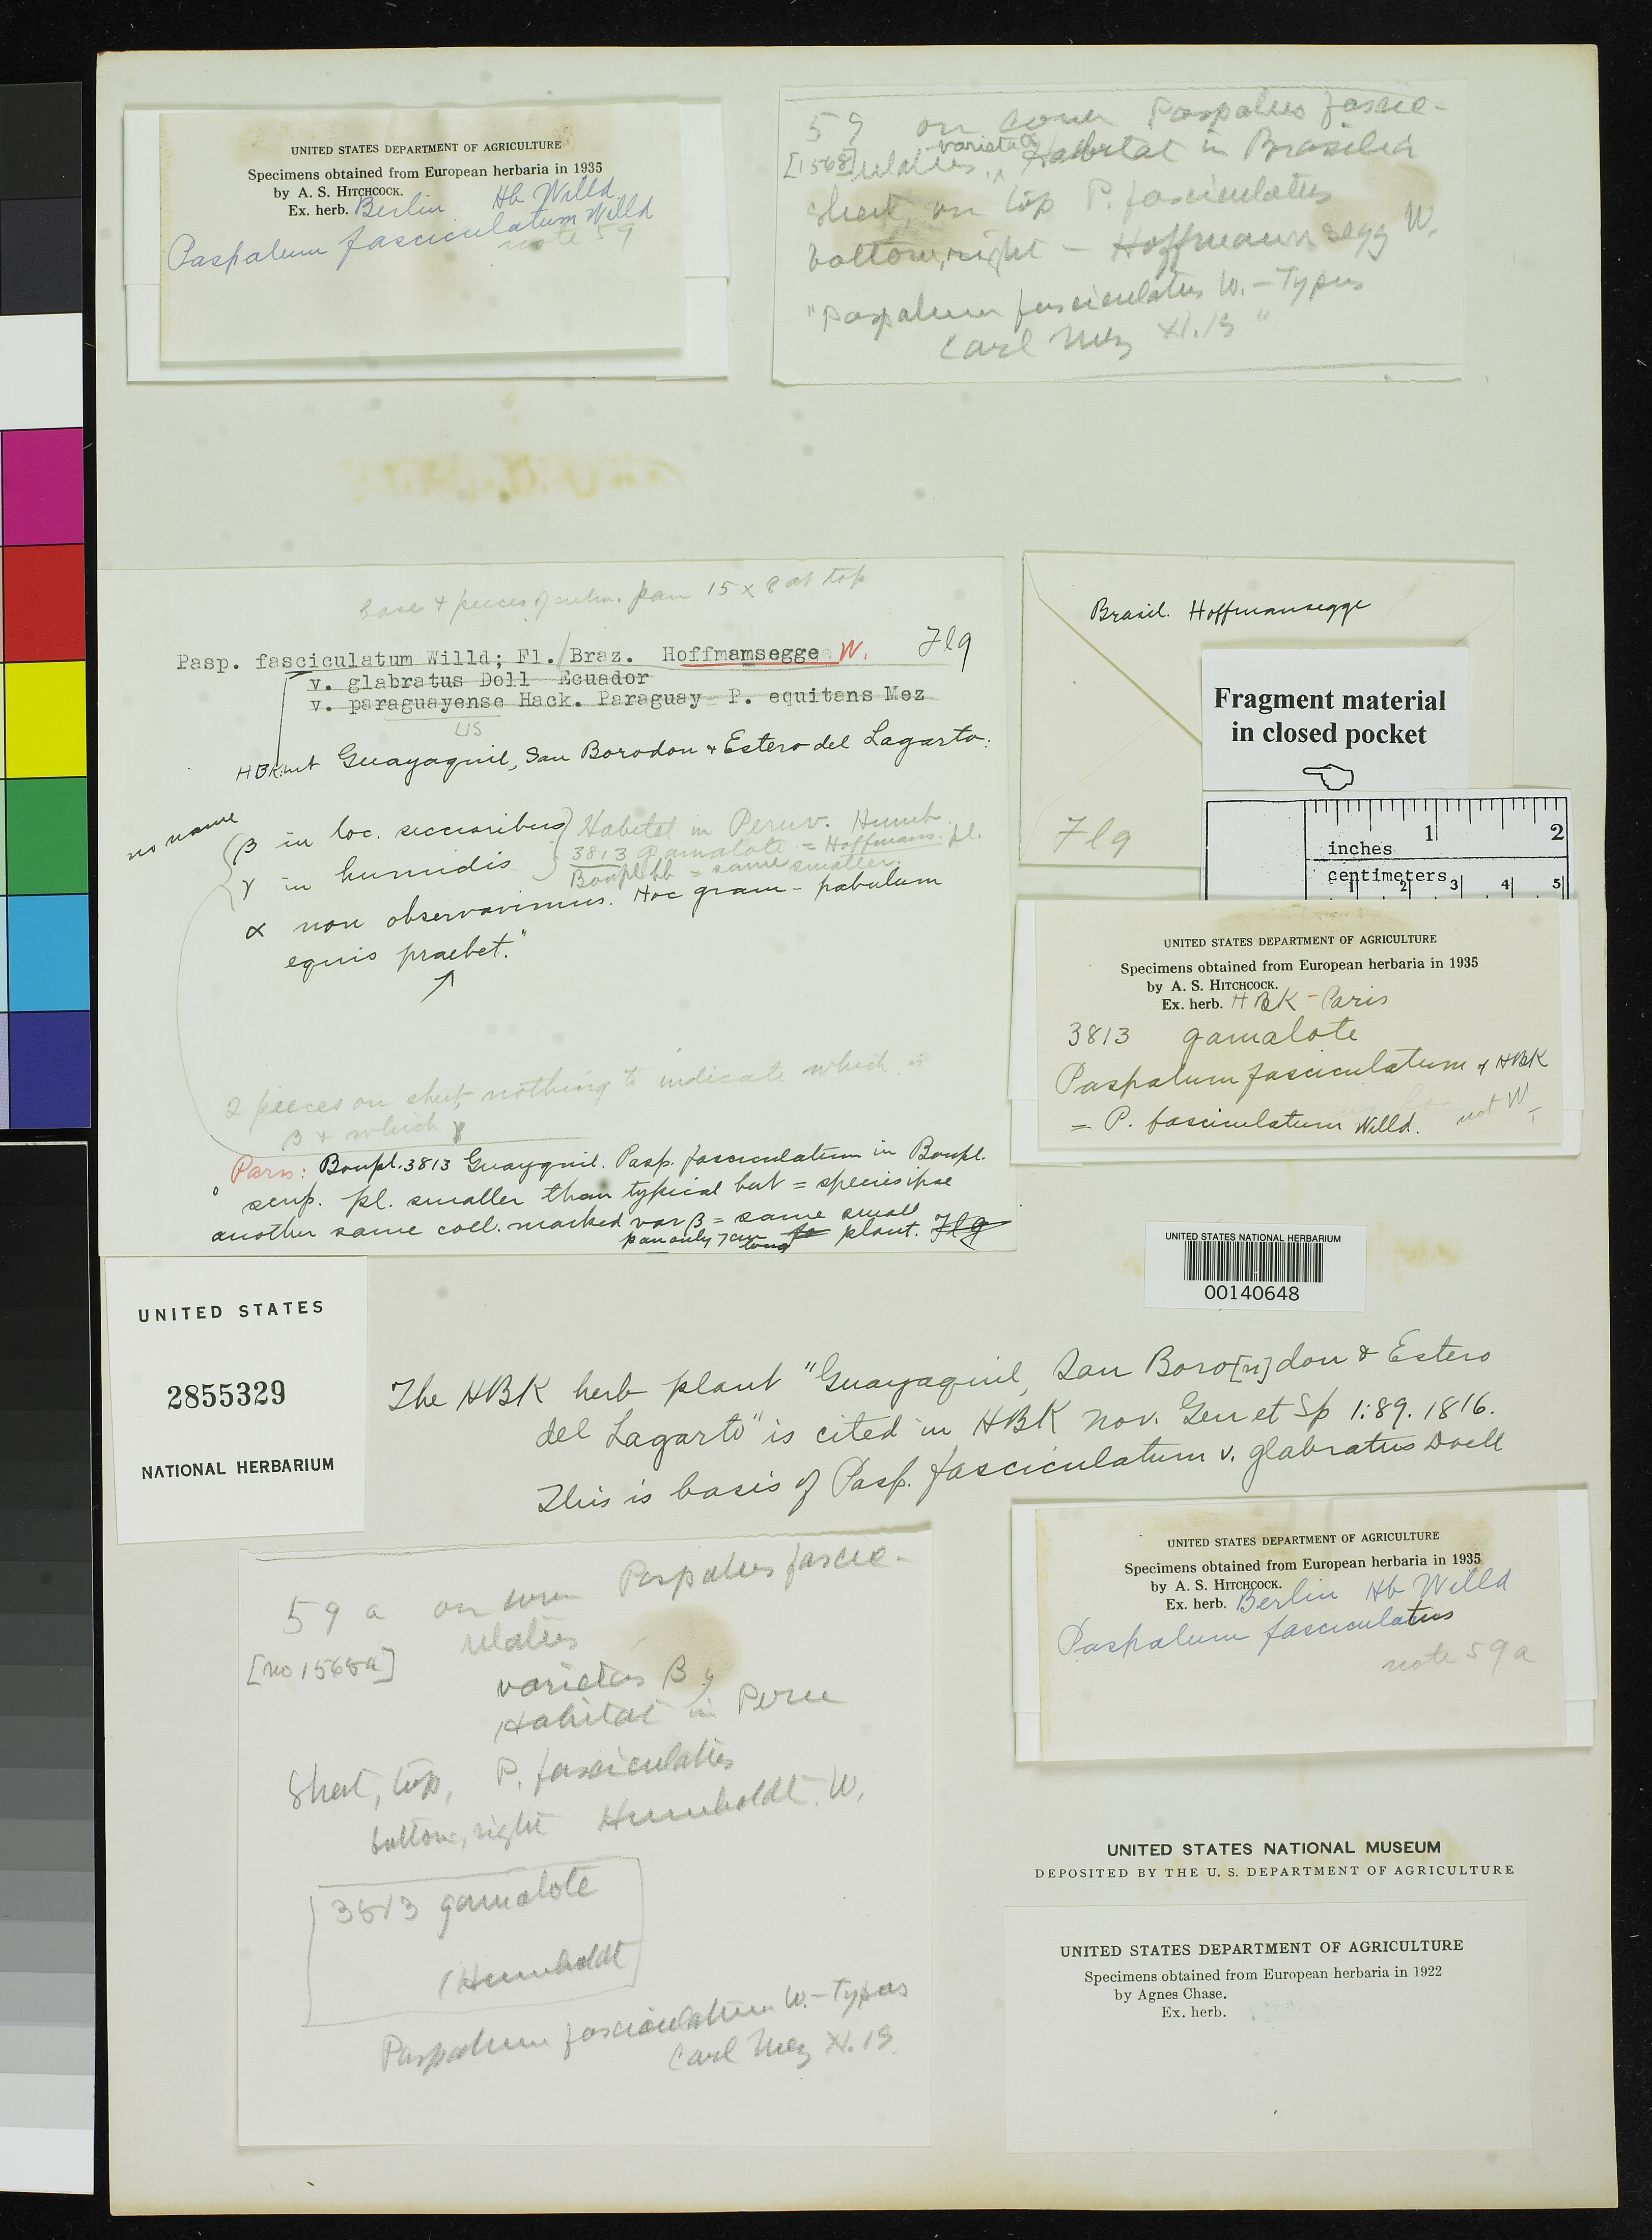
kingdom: Plantae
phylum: Tracheophyta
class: Liliopsida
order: Poales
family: Poaceae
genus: Paspalum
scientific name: Paspalum fasciculatum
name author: Willd. ex Flüggé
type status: Type Fragment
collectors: J. C. v. Hoffmannsegg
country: Brazil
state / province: Minas Gerais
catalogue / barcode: US 2855329